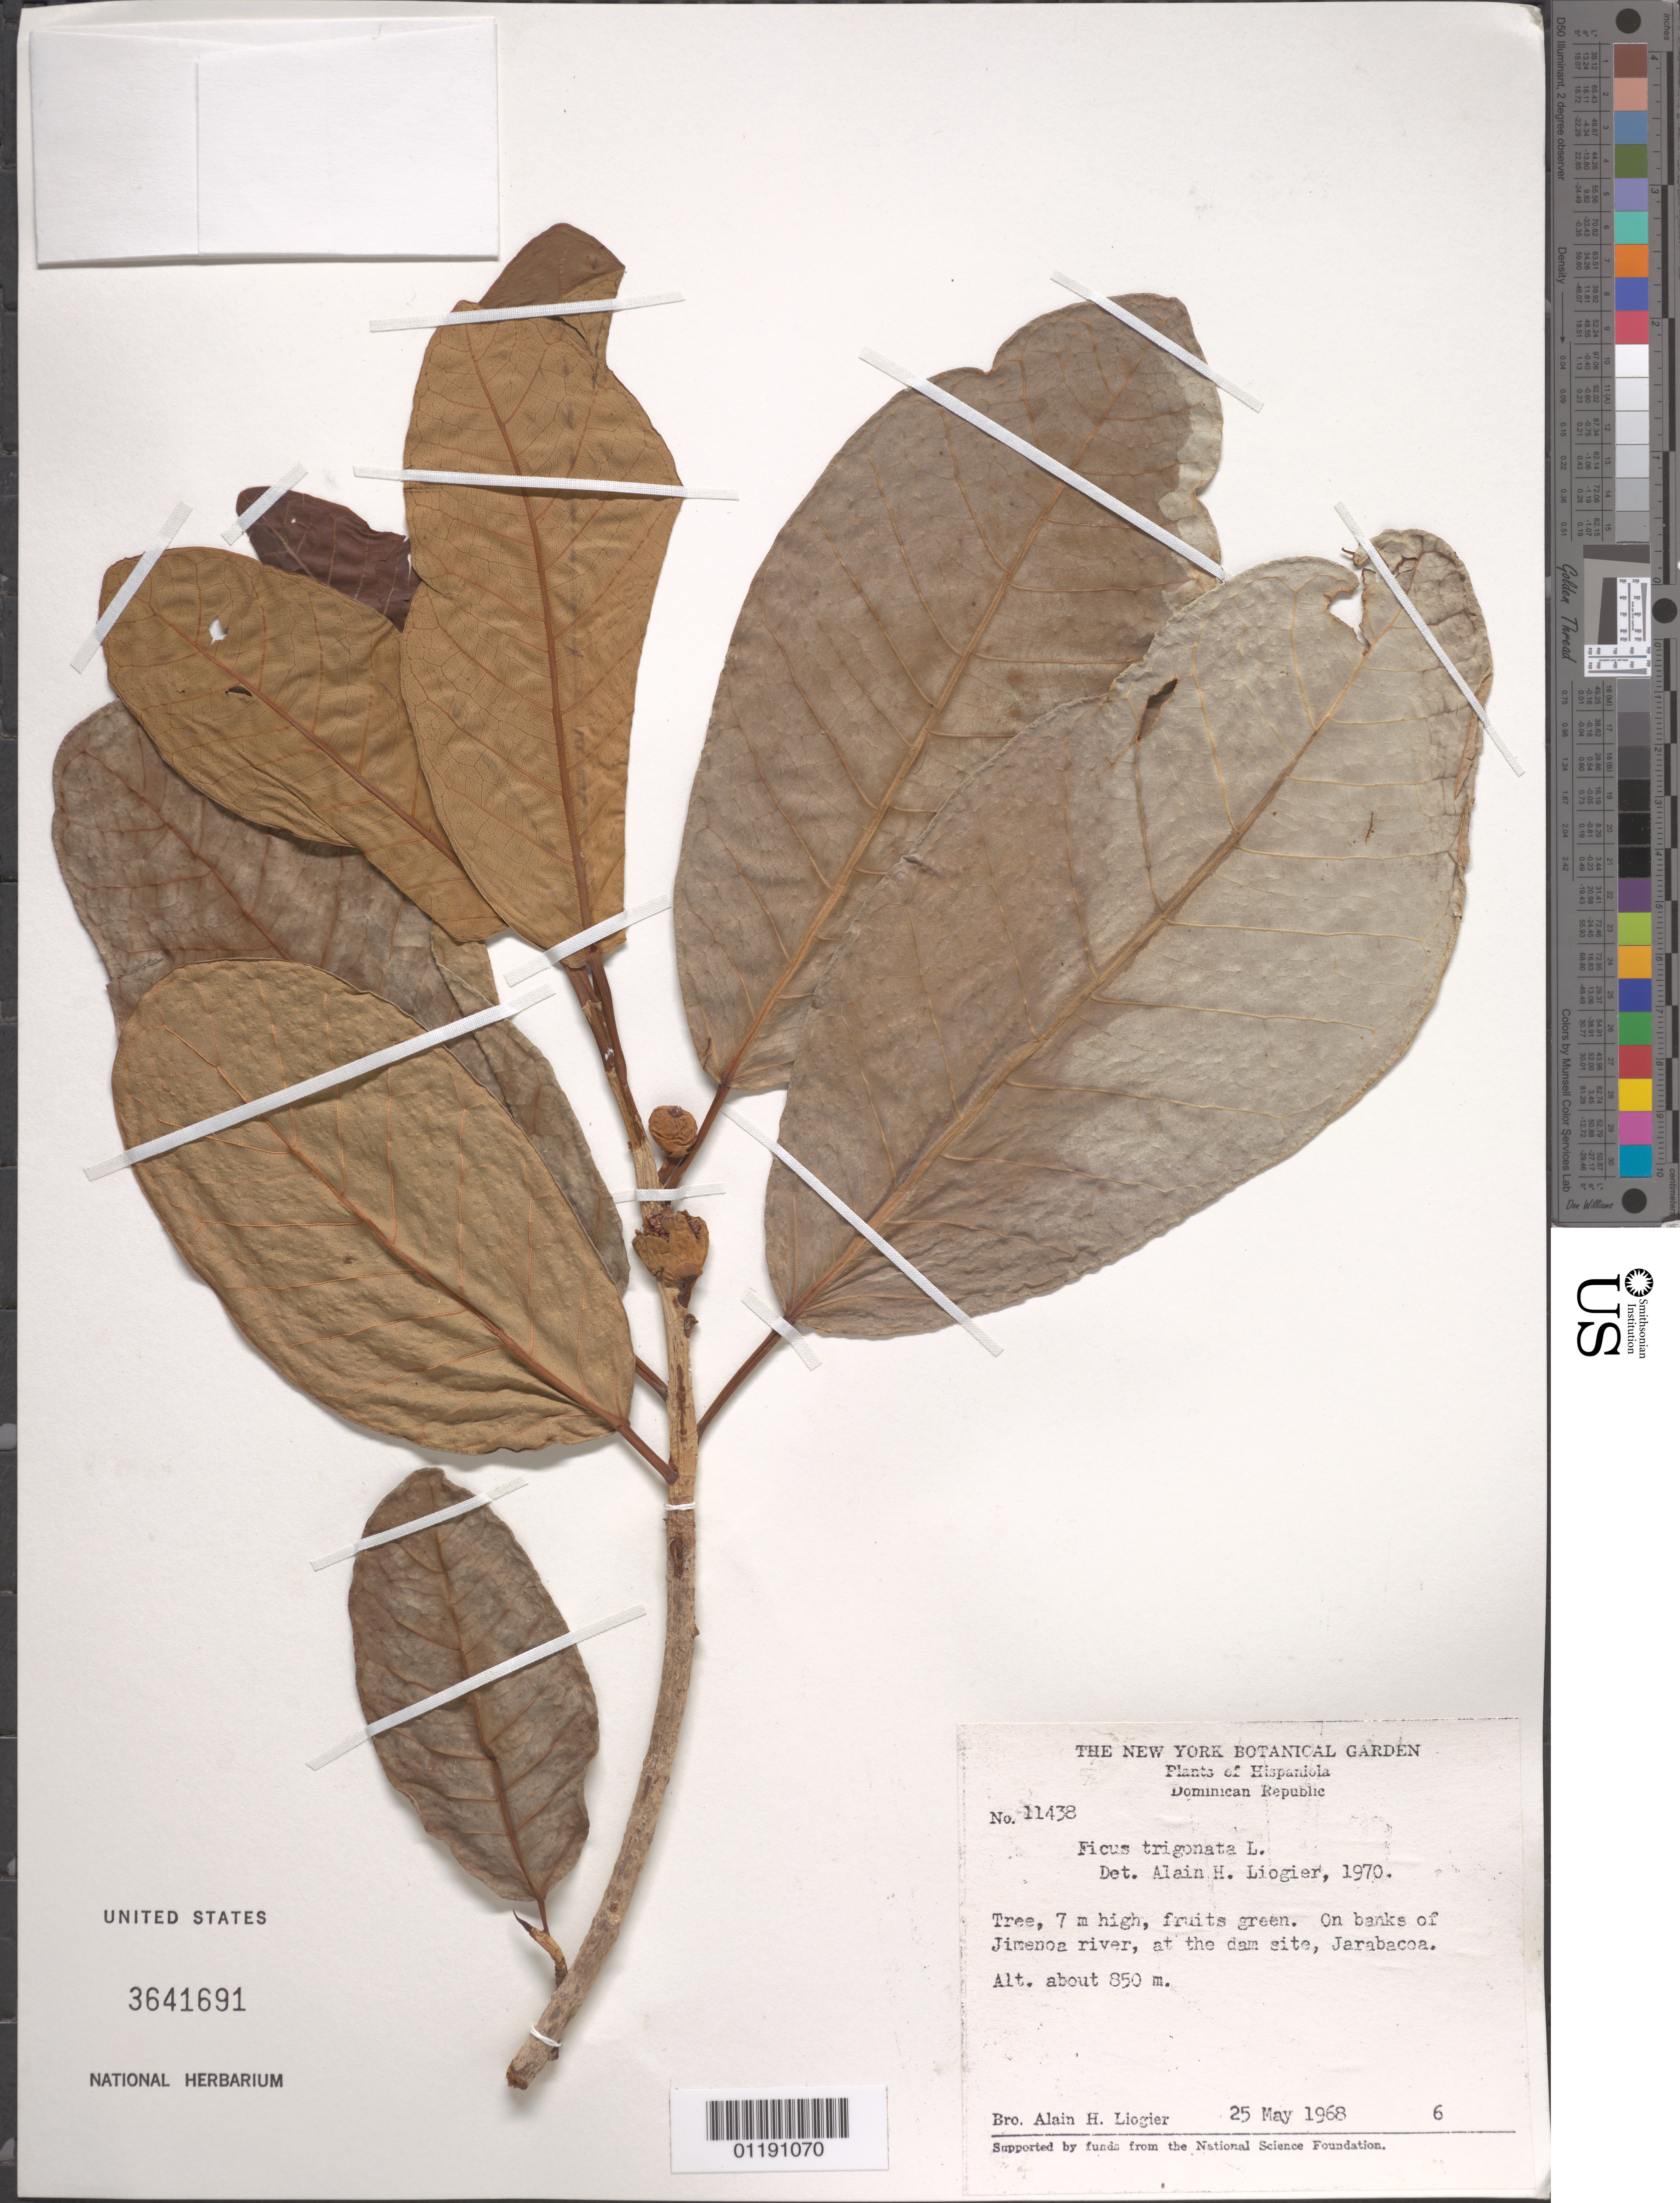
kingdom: Plantae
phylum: Tracheophyta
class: Magnoliopsida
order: Rosales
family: Moraceae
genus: Ficus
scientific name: Ficus trigonata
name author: L.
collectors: A. H. Liogier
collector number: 11438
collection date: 1968-05-25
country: Dominican Republic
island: Hispaniola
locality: On banks of Jimenoa river, at the dam site, Jarabacoa.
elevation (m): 850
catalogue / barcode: US 3641691